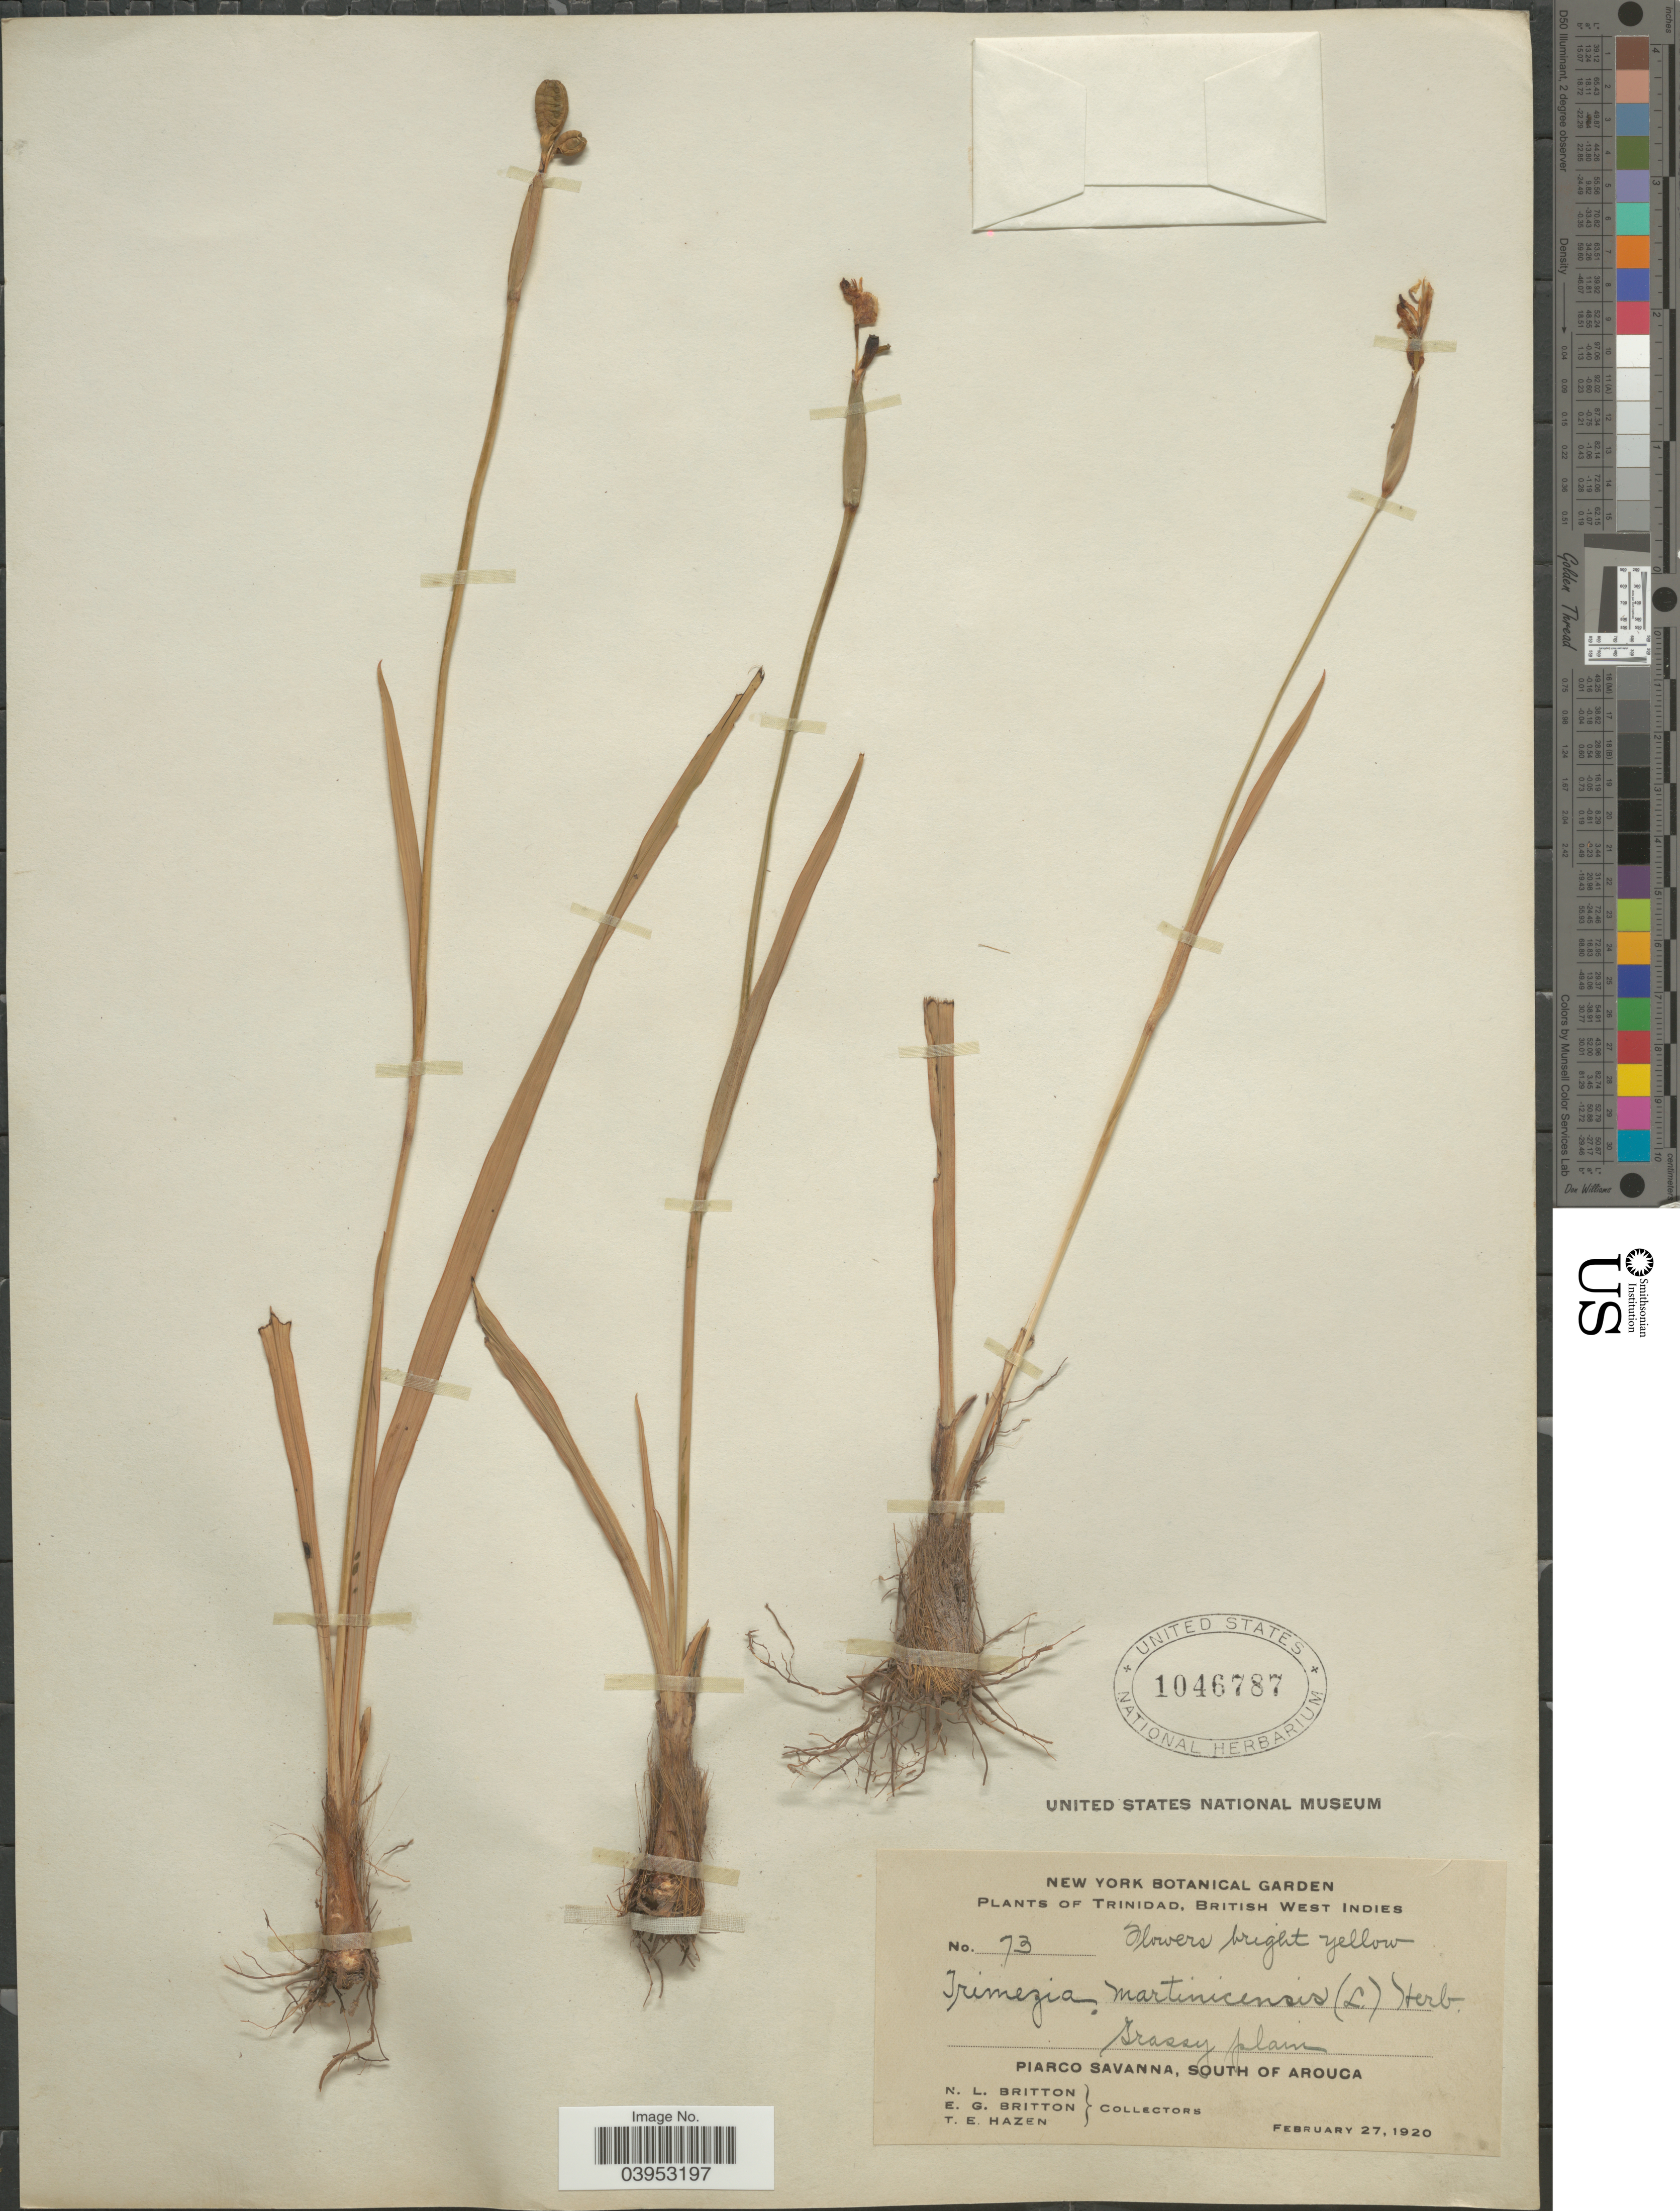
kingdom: Plantae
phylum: Tracheophyta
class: Liliopsida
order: Asparagales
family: Iridaceae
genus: Trimezia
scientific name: Trimezia martinicensis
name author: (Jacq.) Herb.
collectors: Mrs. N. L. Britton, E. G. Britton & T. E. Hazen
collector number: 73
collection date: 1920-02-27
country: Trinidad and Tobago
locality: Trinidad. British West Indies. Piarco Savanna, South of Arouca.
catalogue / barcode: US 1046787